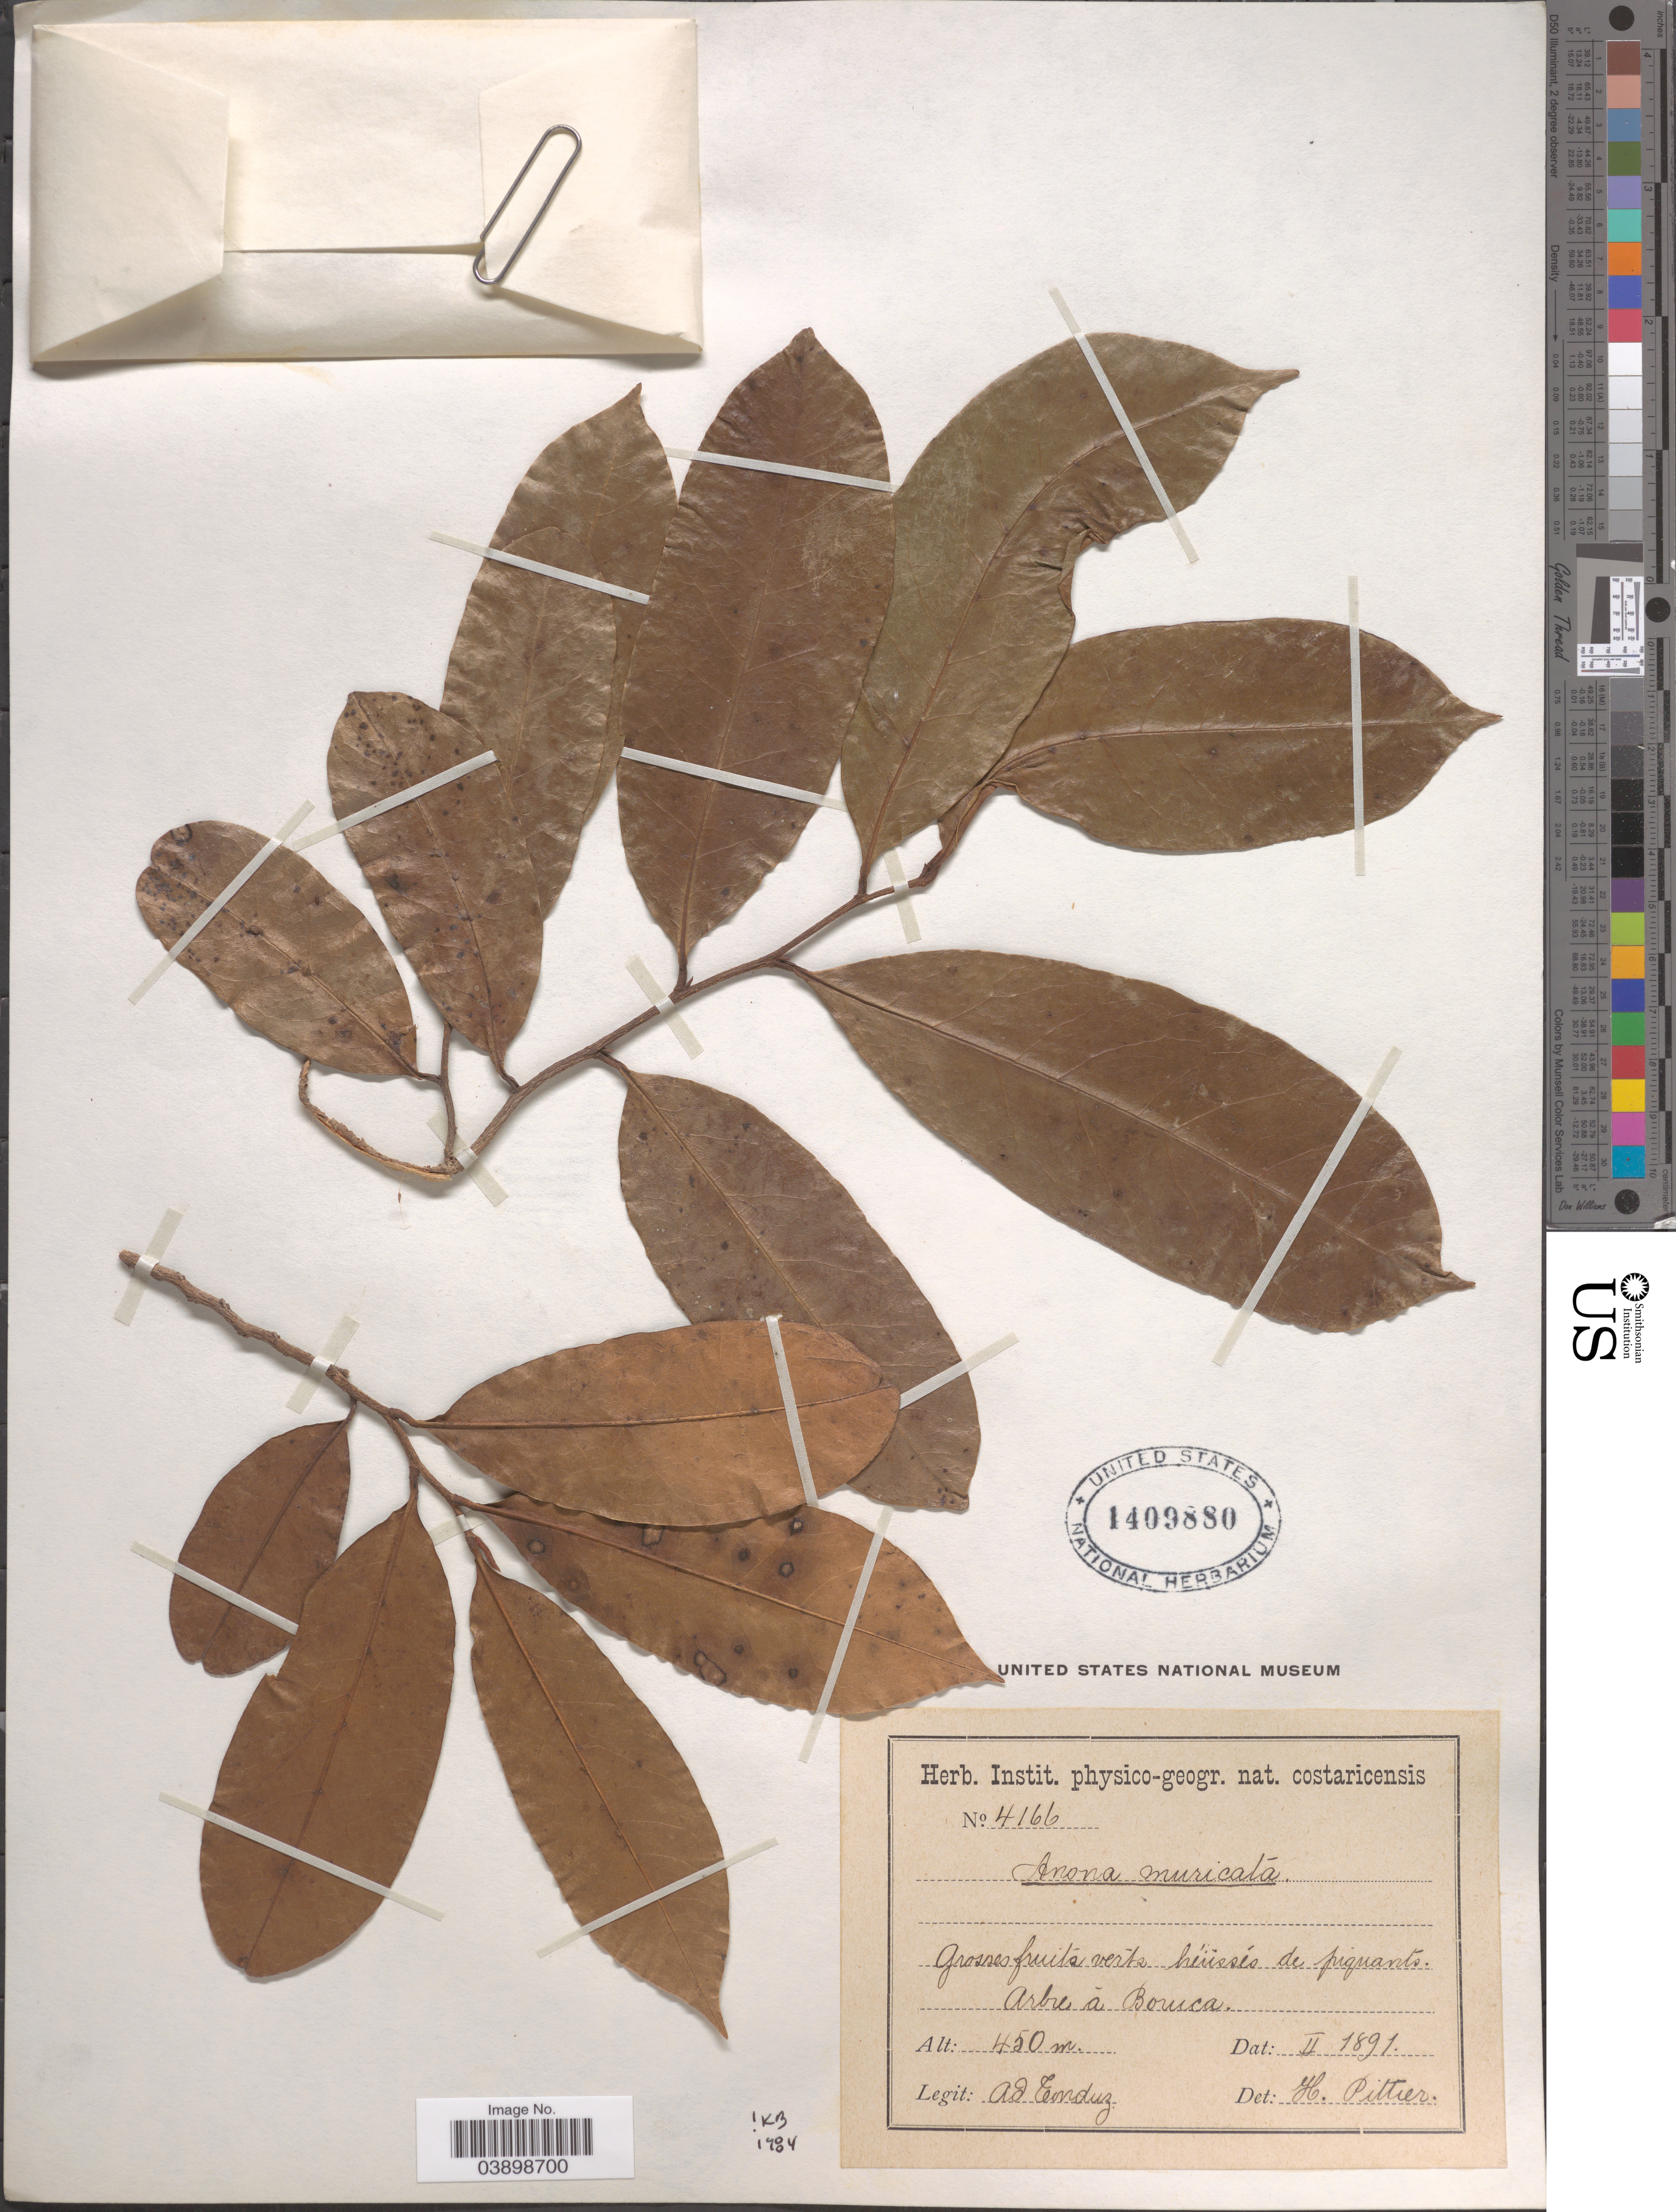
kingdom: Plantae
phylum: Tracheophyta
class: Magnoliopsida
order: Magnoliales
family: Annonaceae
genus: Annona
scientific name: Annona muricata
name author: L.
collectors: A. Tonduz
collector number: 4166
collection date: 1891-02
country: Costa Rica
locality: Arbre á Boruca.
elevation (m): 450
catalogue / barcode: US 1409880